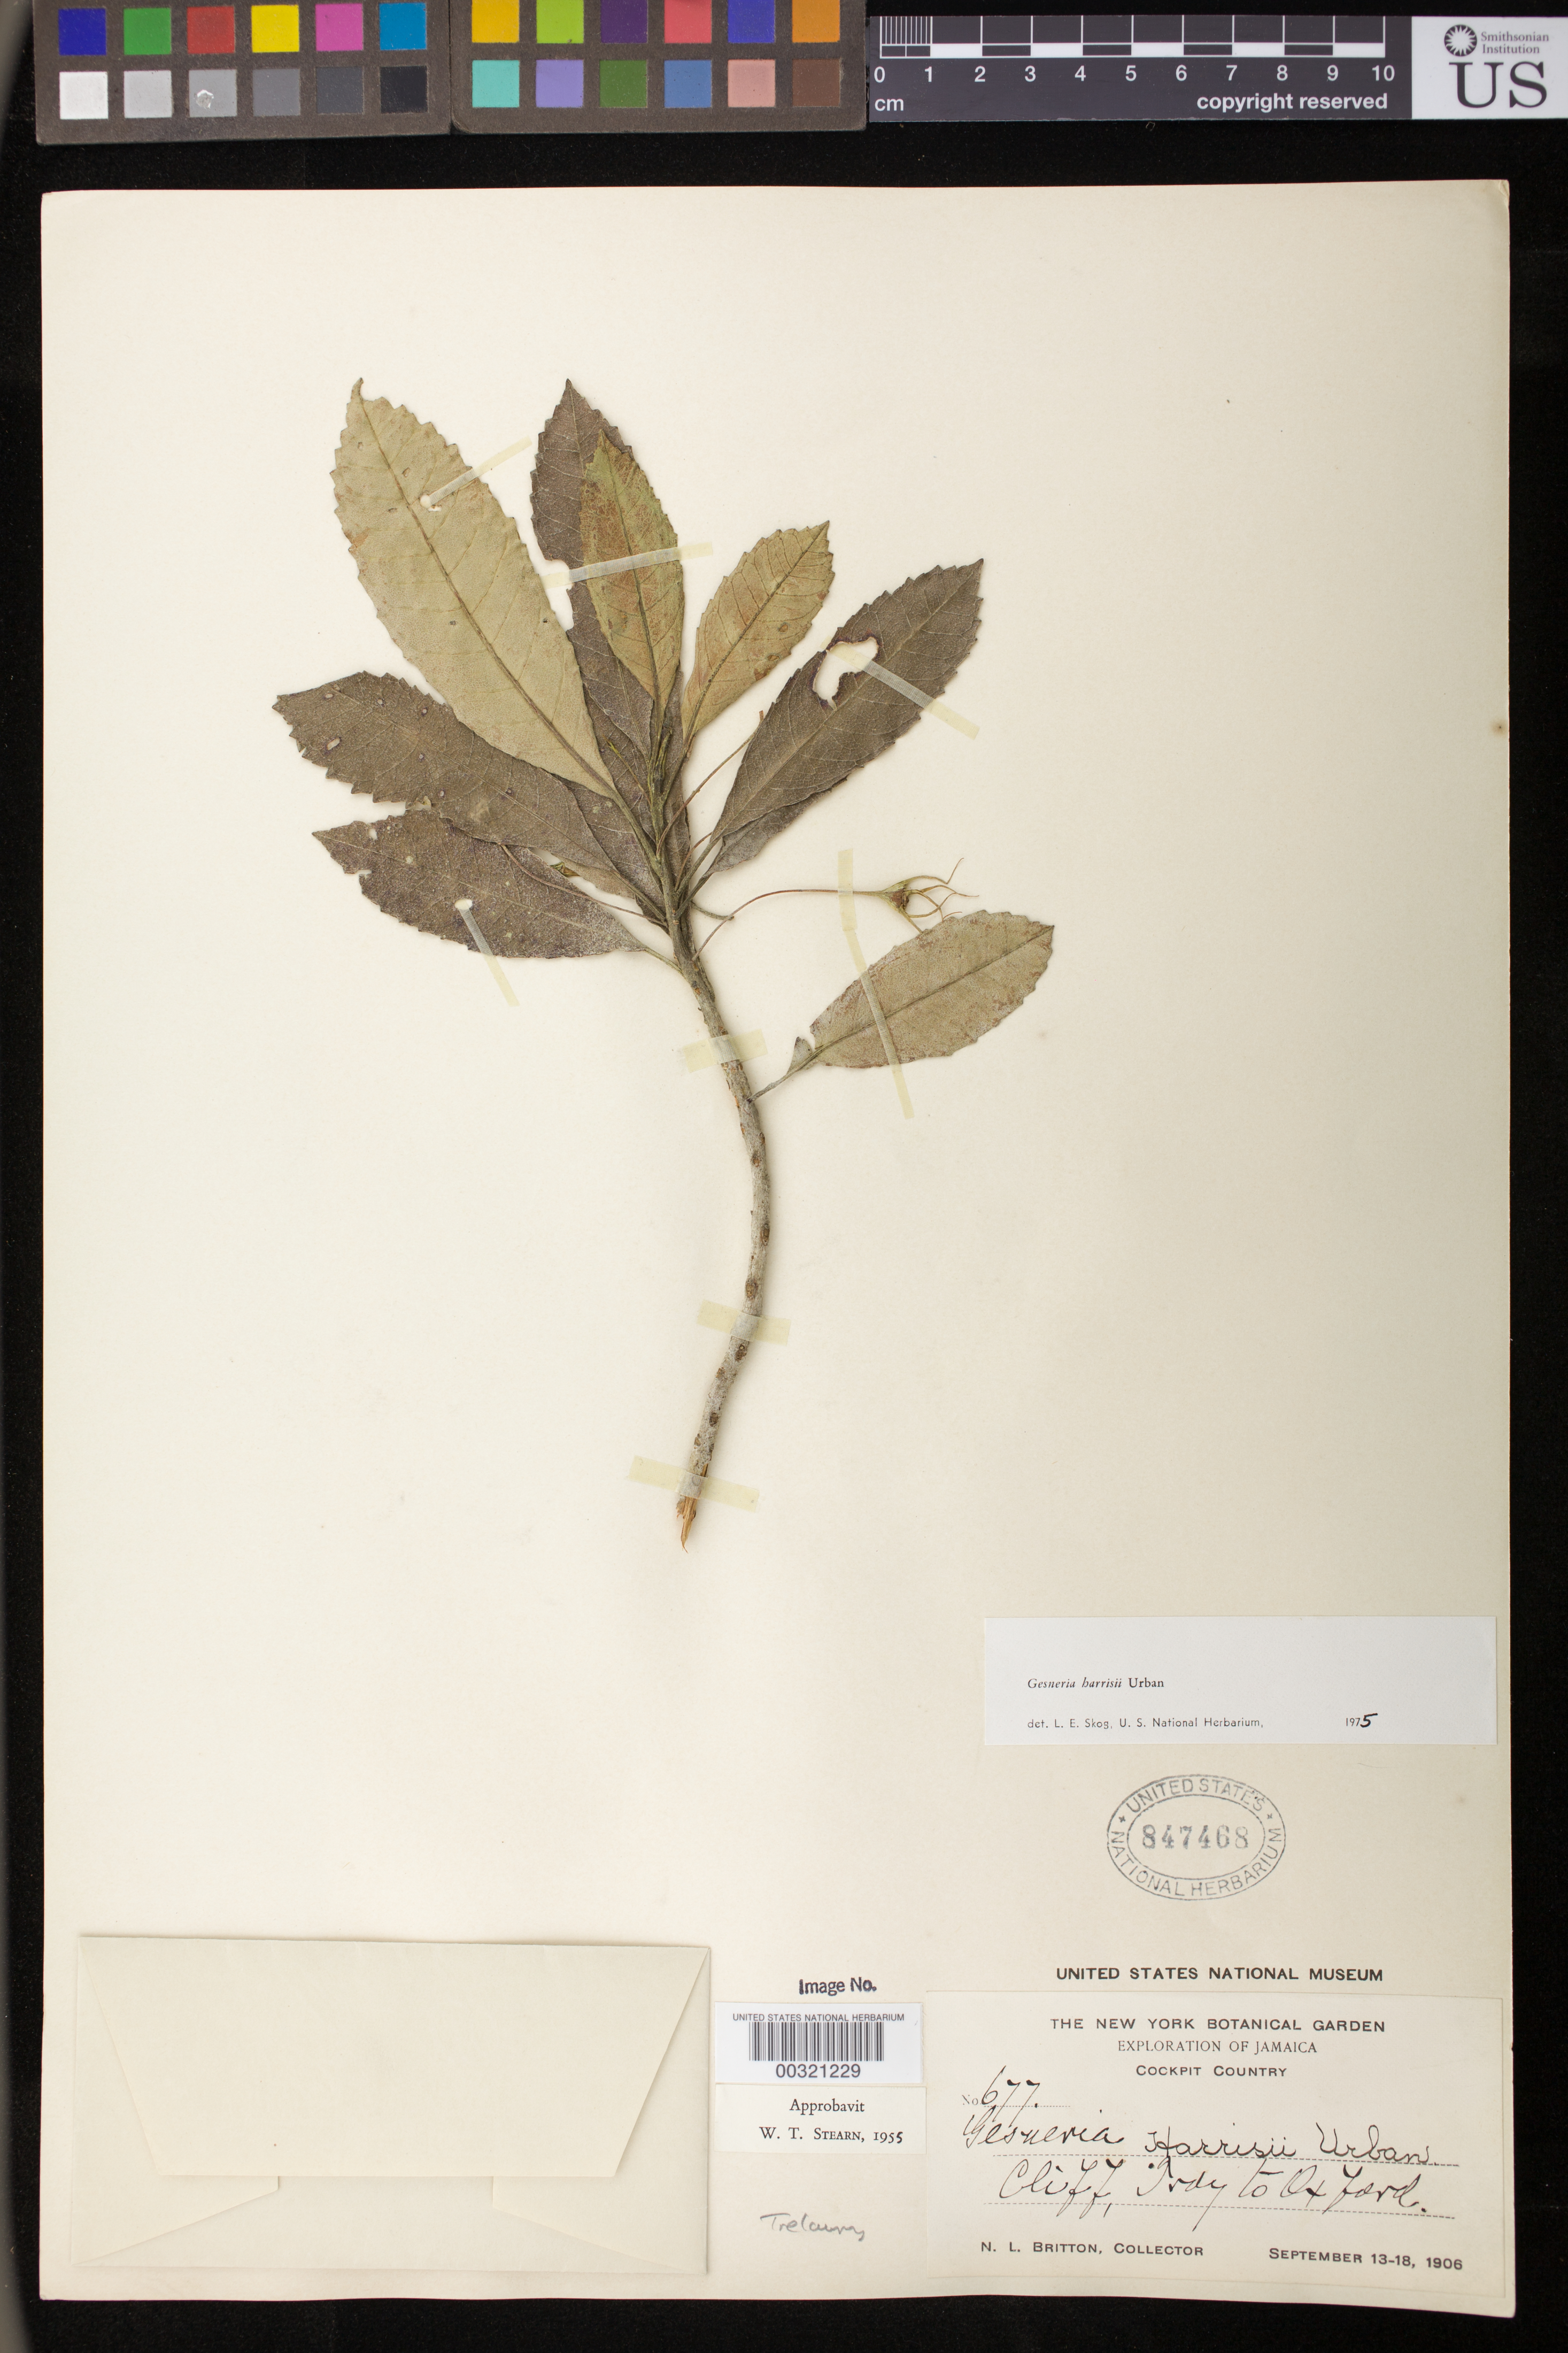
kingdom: Plantae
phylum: Tracheophyta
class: Magnoliopsida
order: Lamiales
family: Gesneriaceae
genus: Gesneria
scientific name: Gesneria harrisii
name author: Urb.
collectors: N. Britton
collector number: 677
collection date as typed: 13-18 Sep 1906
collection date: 1906-09-13/1906-09-18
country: Jamaica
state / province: Trelawny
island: Jamaica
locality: Cockpit Country, Irdy [Troy?] to Oxford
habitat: Cliff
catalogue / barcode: US 847468